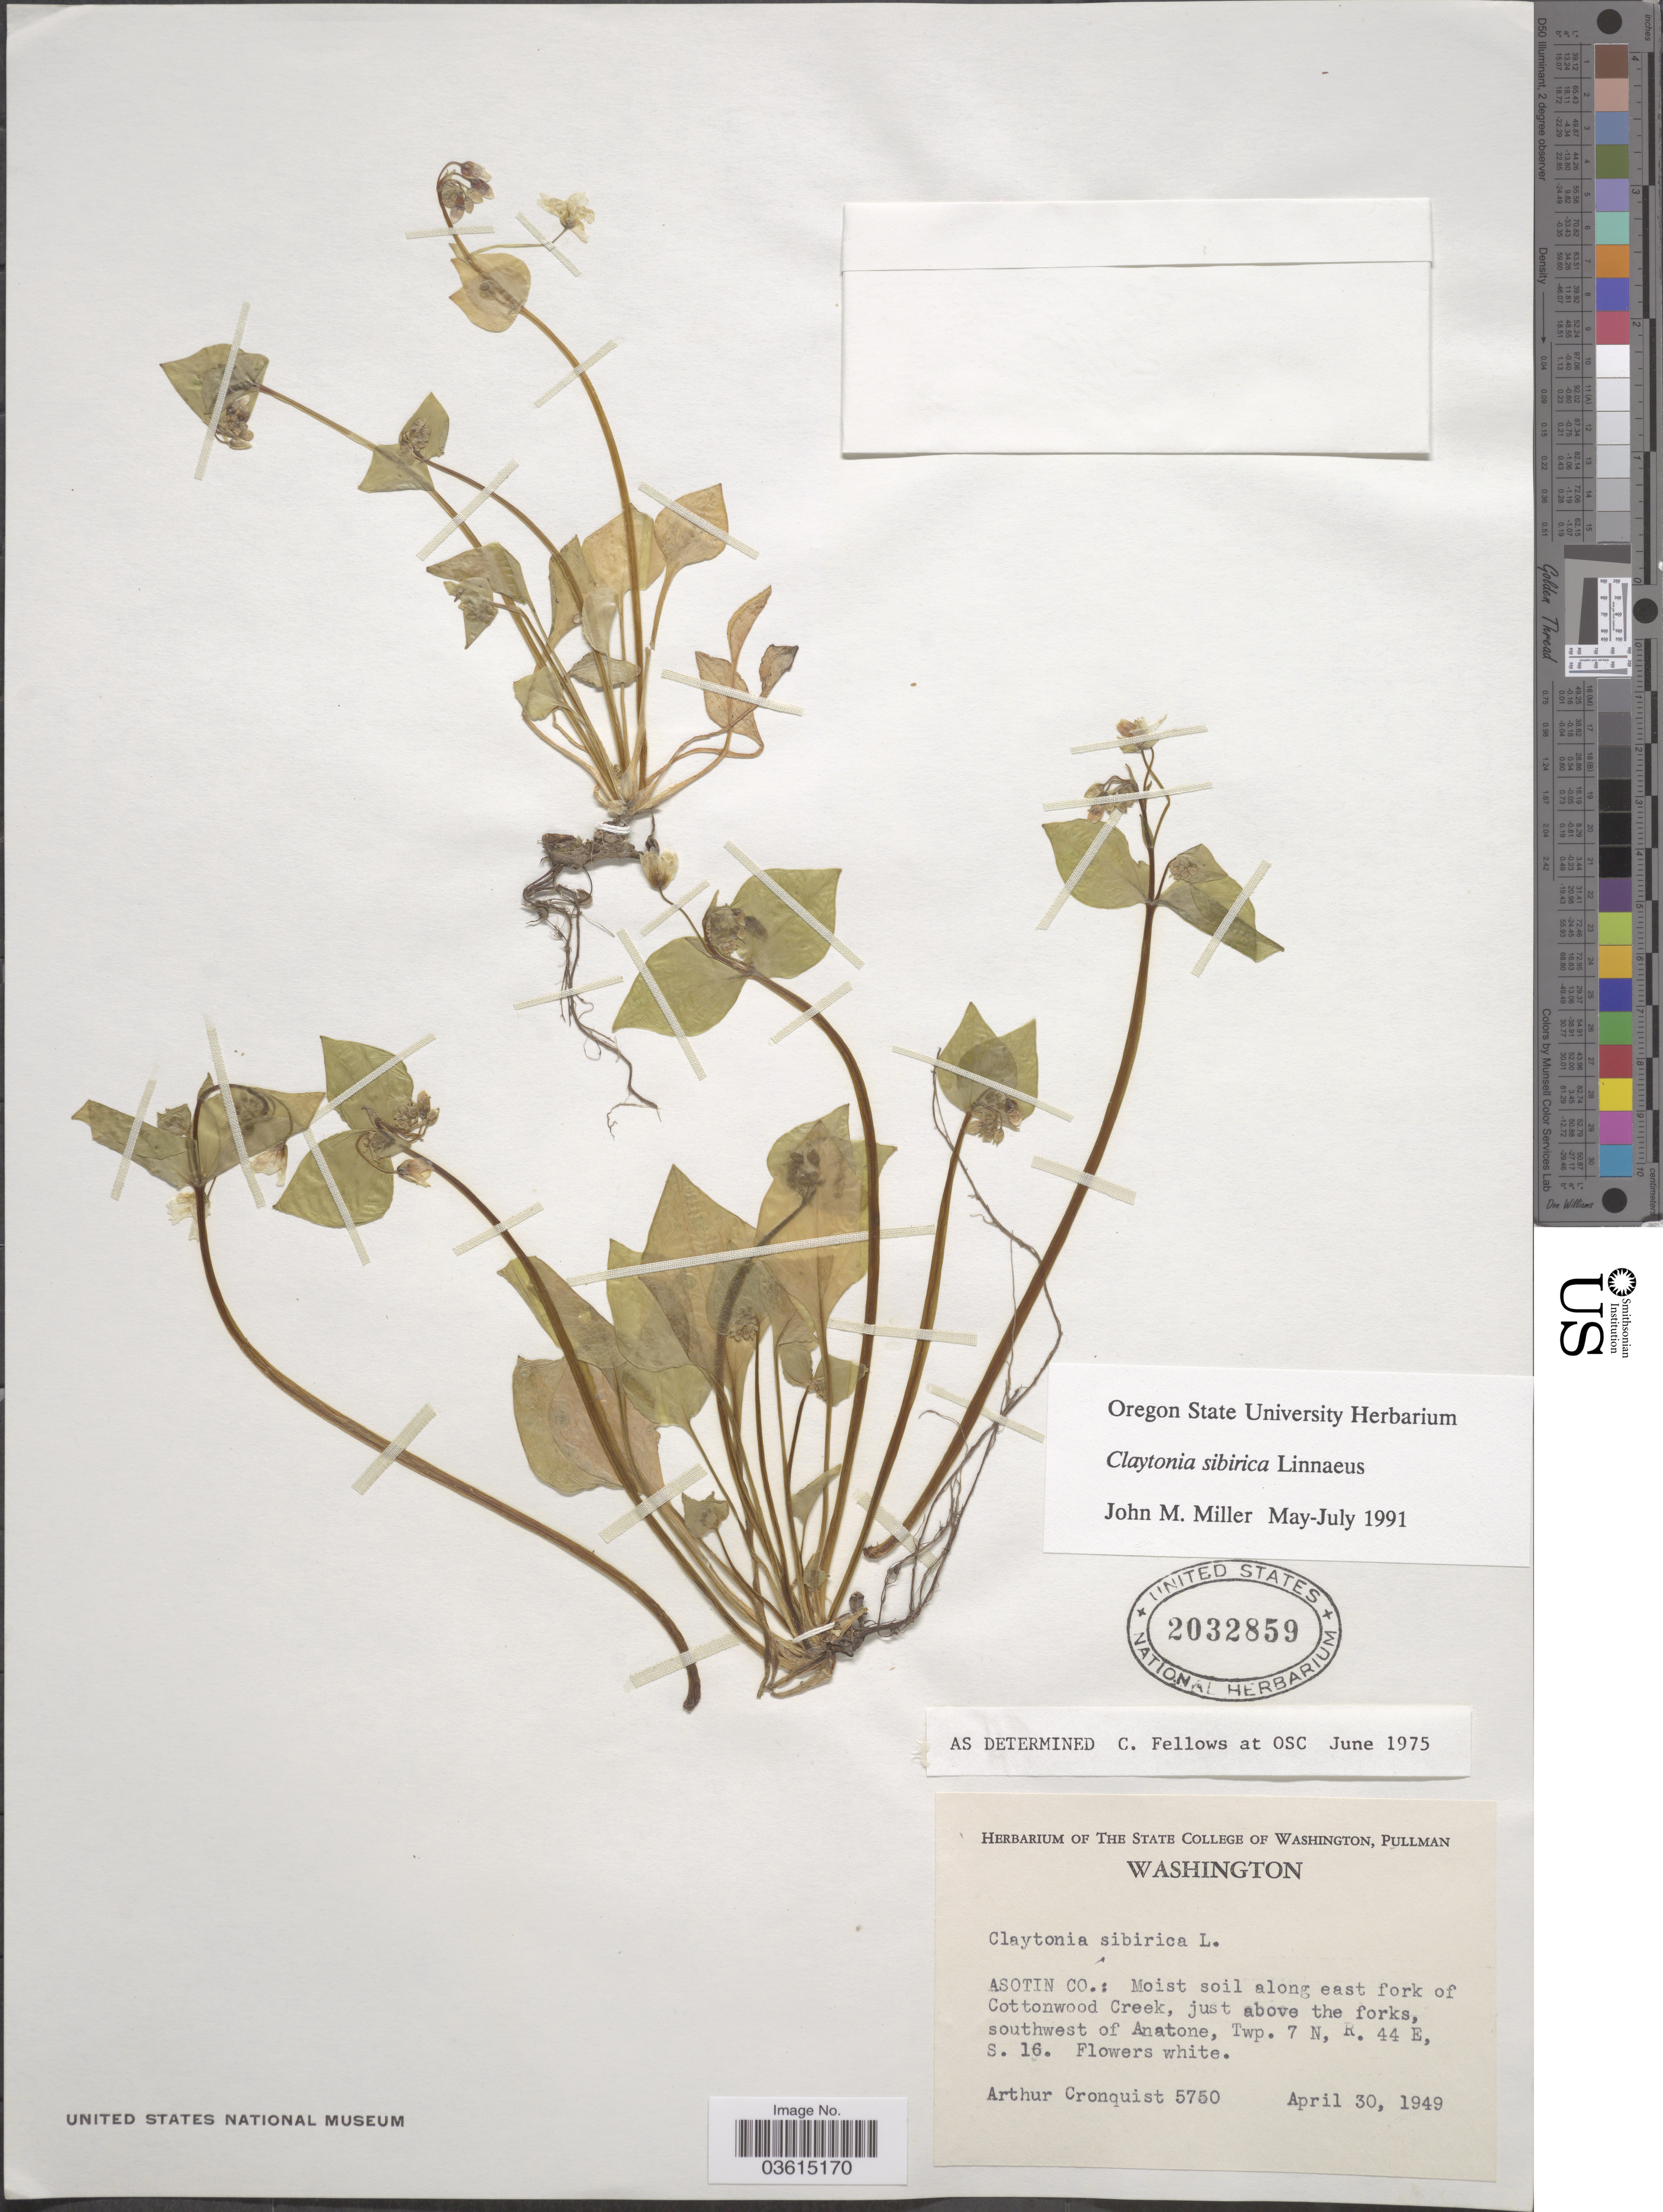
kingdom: Plantae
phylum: Tracheophyta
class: Magnoliopsida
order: Caryophyllales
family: Montiaceae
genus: Claytonia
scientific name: Claytonia sibirica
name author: L.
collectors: A. J. Cronquist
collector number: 5750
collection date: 1949-04-30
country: United States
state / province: Washington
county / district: Asotin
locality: Asotin Co.: Moist soil along east fork of Cottonwood Creek, just above the forks, southwest of Anatone, Twp. 7 N, R. 44 E, S. 16.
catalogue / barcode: US 2032859